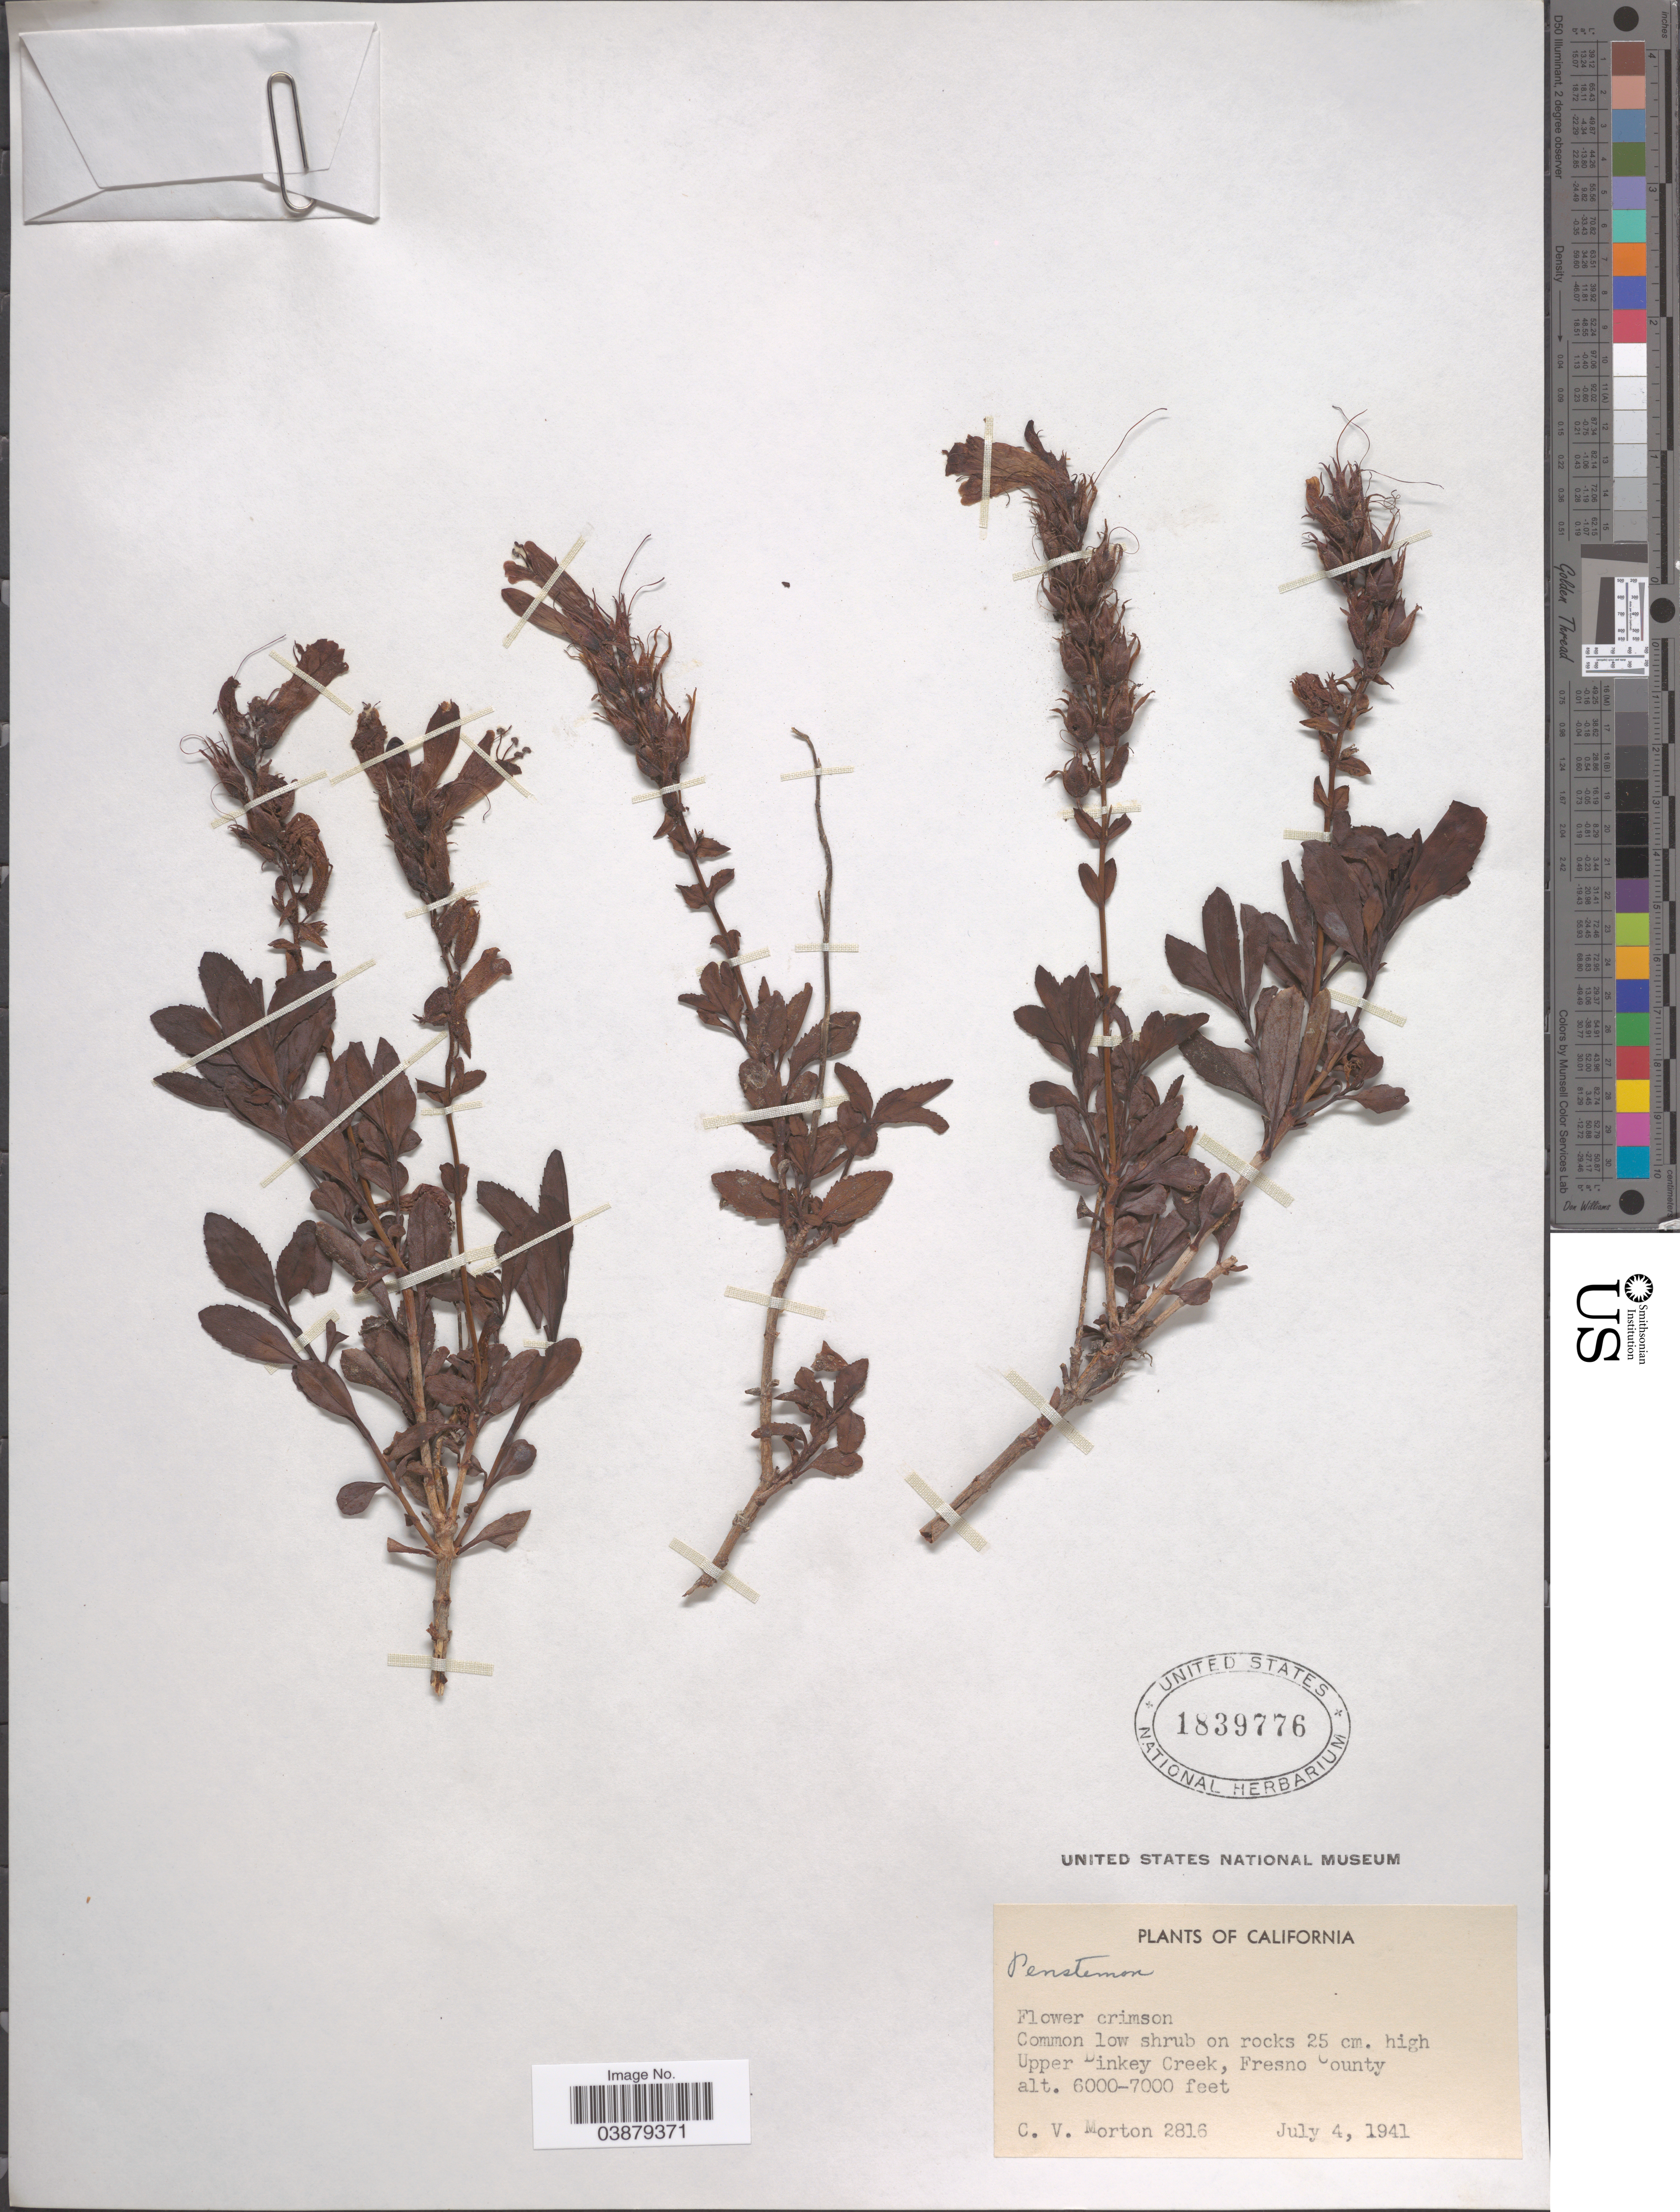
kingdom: Plantae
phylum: Tracheophyta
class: Magnoliopsida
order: Lamiales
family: Plantaginaceae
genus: Penstemon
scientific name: Penstemon sp.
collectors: C. V. Morton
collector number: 2816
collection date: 1941-07-04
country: United States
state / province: California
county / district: Fresno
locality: Upper Dinkey Creek, Fresno County.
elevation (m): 1829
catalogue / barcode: US 1839776